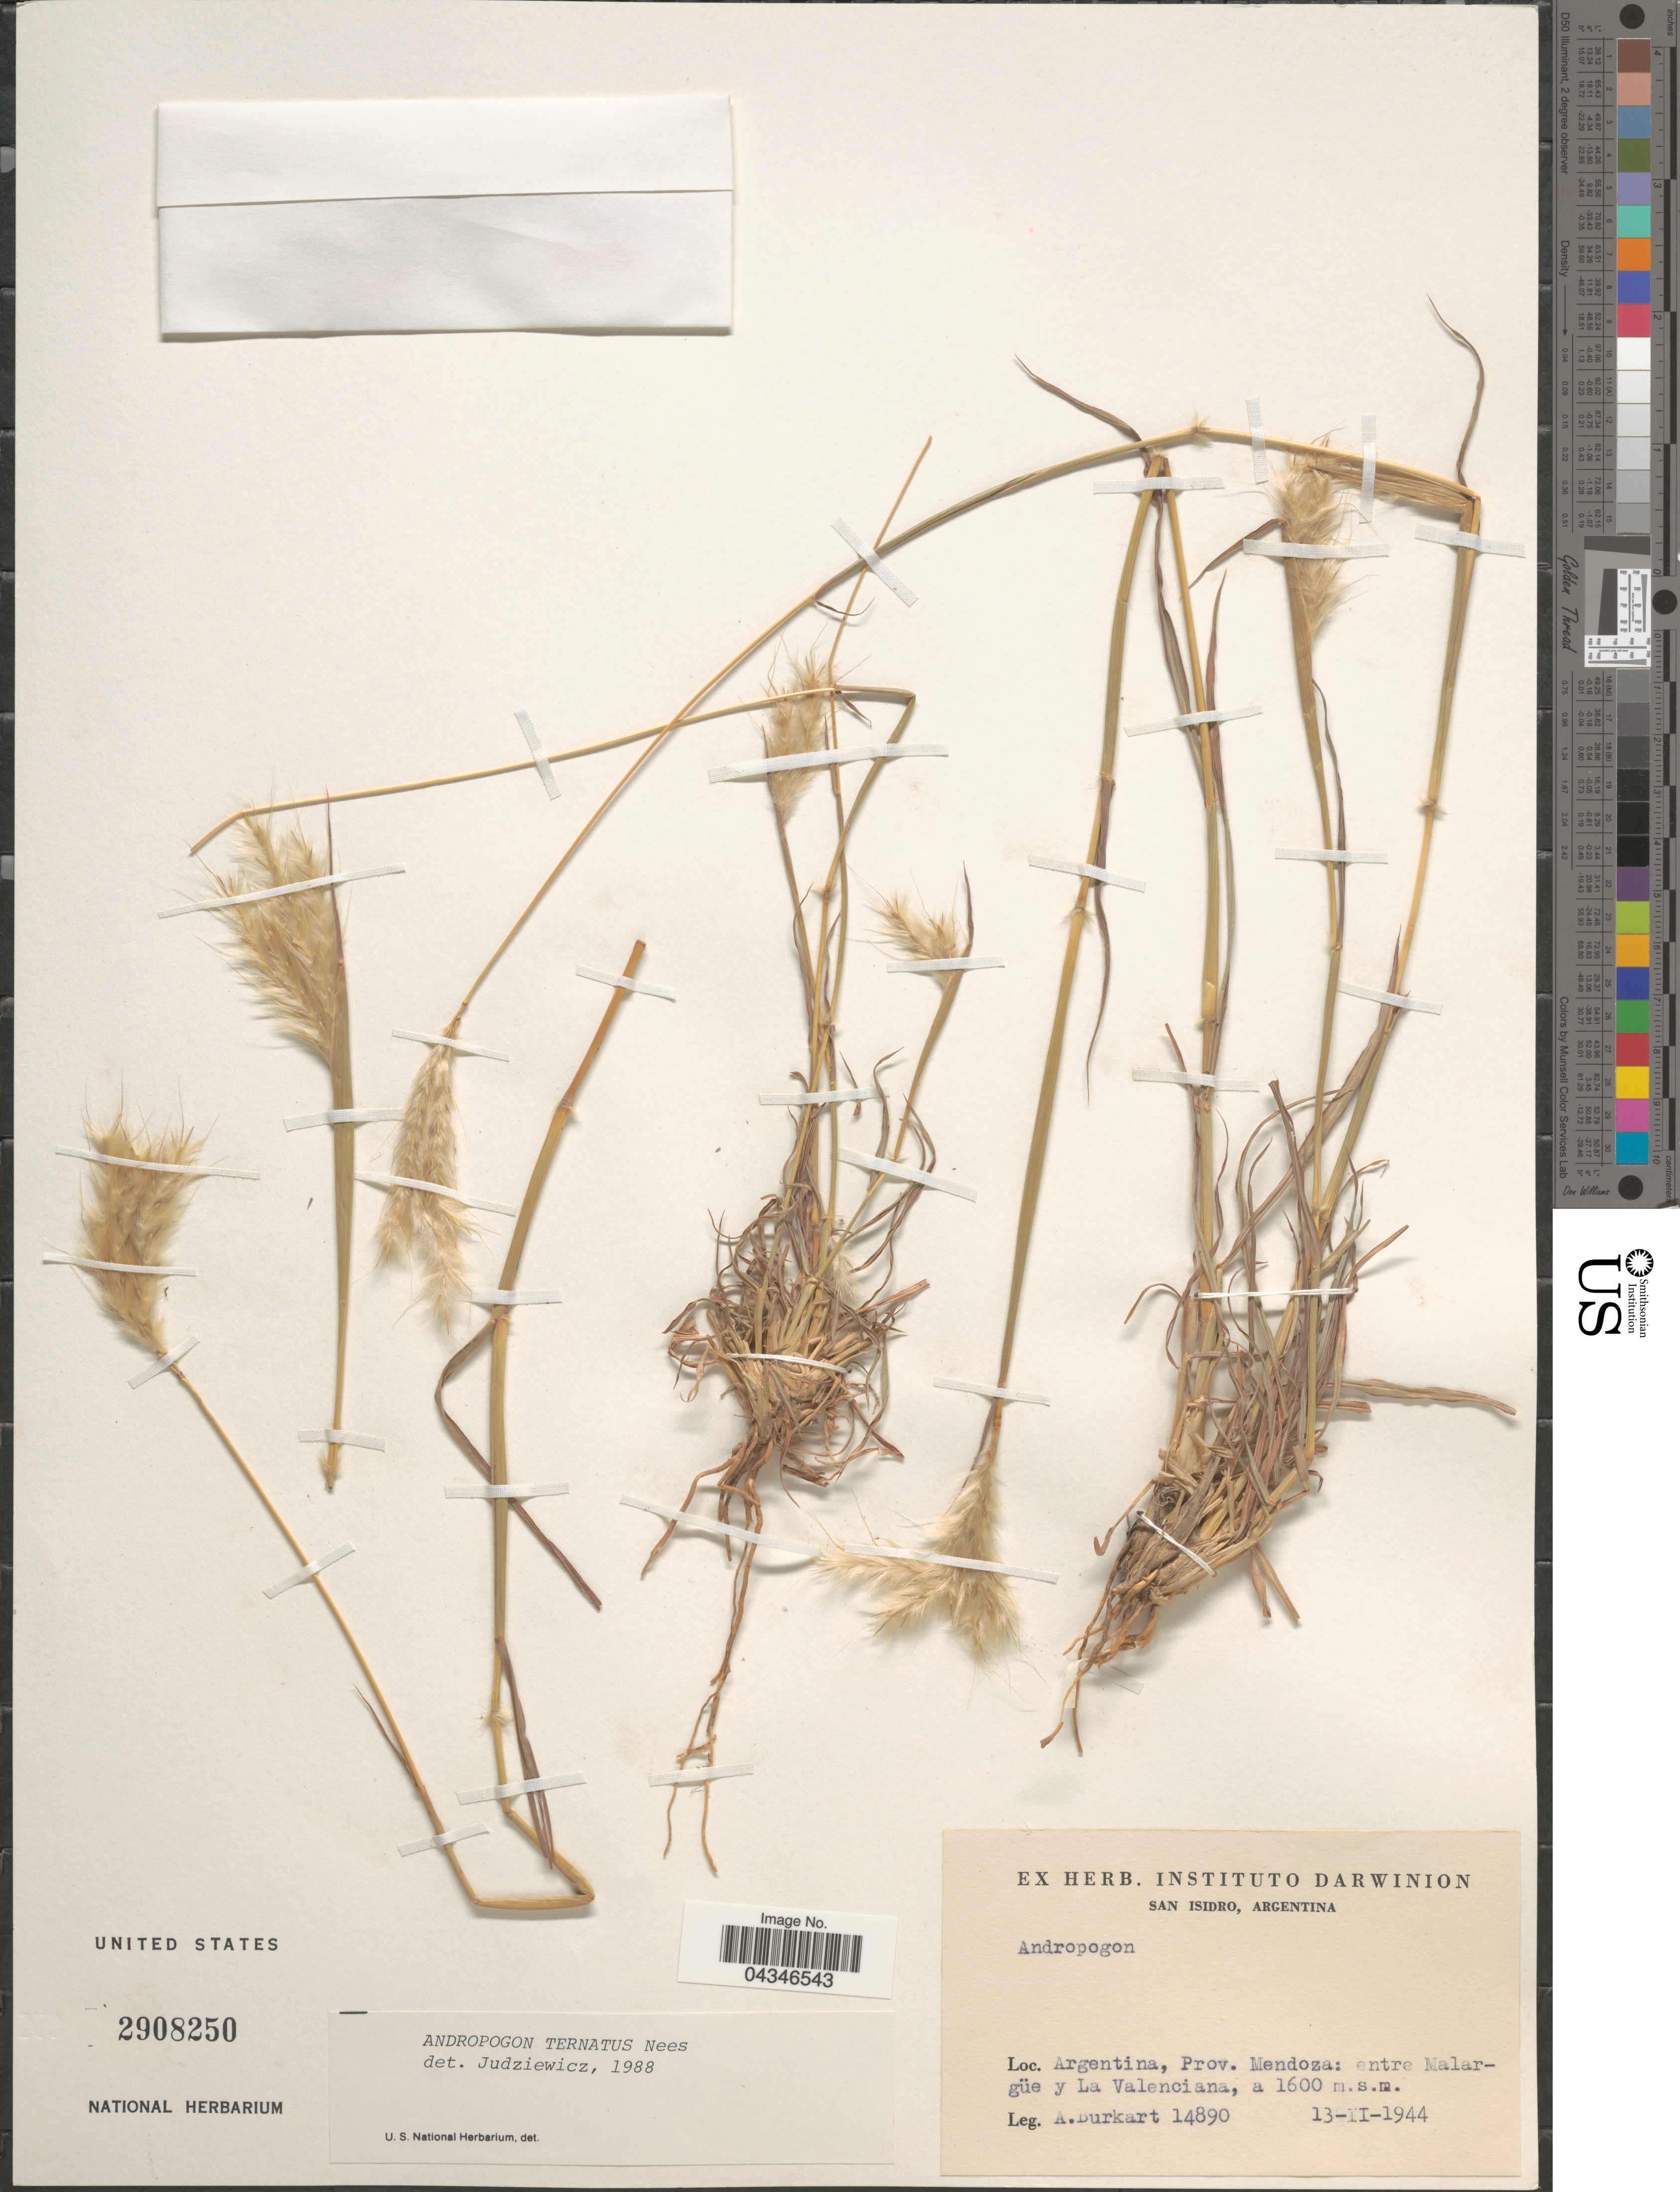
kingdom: Plantae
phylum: Tracheophyta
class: Liliopsida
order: Poales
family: Poaceae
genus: Andropogon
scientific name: Andropogon ternatus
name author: (Spreng.) Nees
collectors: A. E. Burkart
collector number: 14890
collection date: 1944-02-13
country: Argentina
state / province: Mendoza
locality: Entre Malargüe y La Valenciana.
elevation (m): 1600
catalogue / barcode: US 2908250